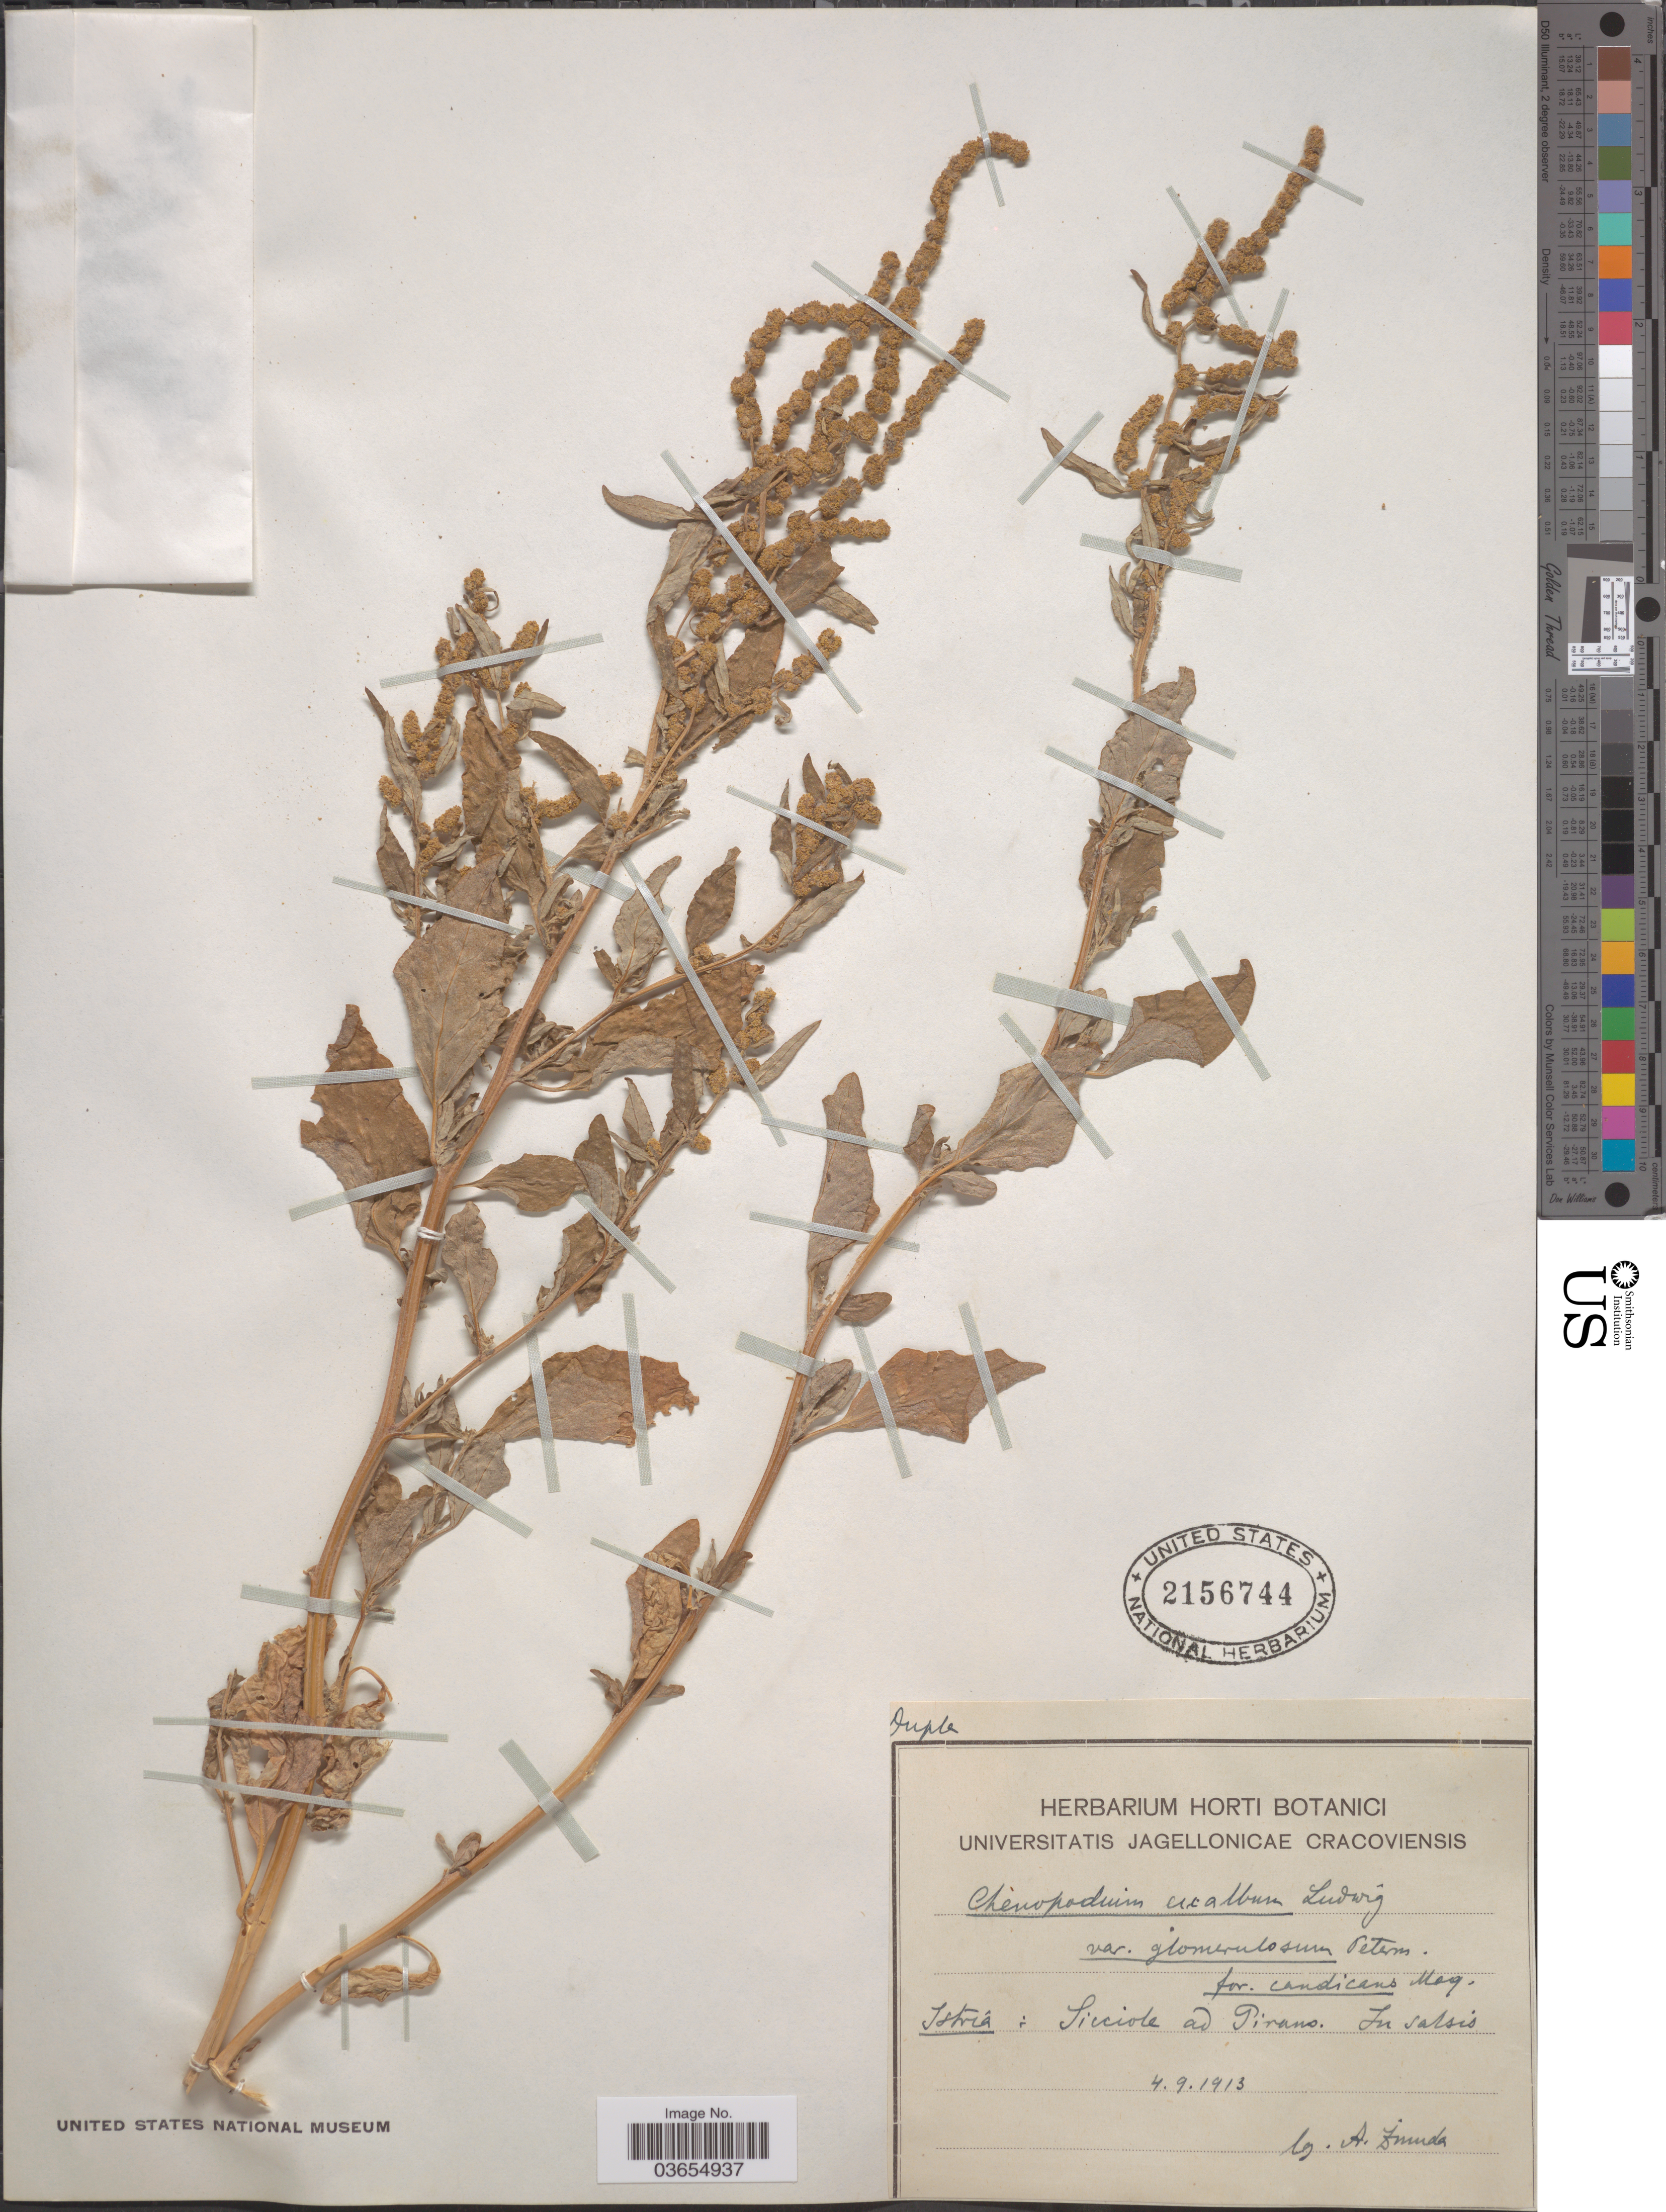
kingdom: Plantae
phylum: Tracheophyta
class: Magnoliopsida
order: Caryophyllales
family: Amaranthaceae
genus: Chenopodium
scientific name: Chenopodium sp.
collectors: A. Zmuda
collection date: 1913-09-04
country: Slovenia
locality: Sicciole ad Pirano. In salsis.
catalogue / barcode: US 2156744